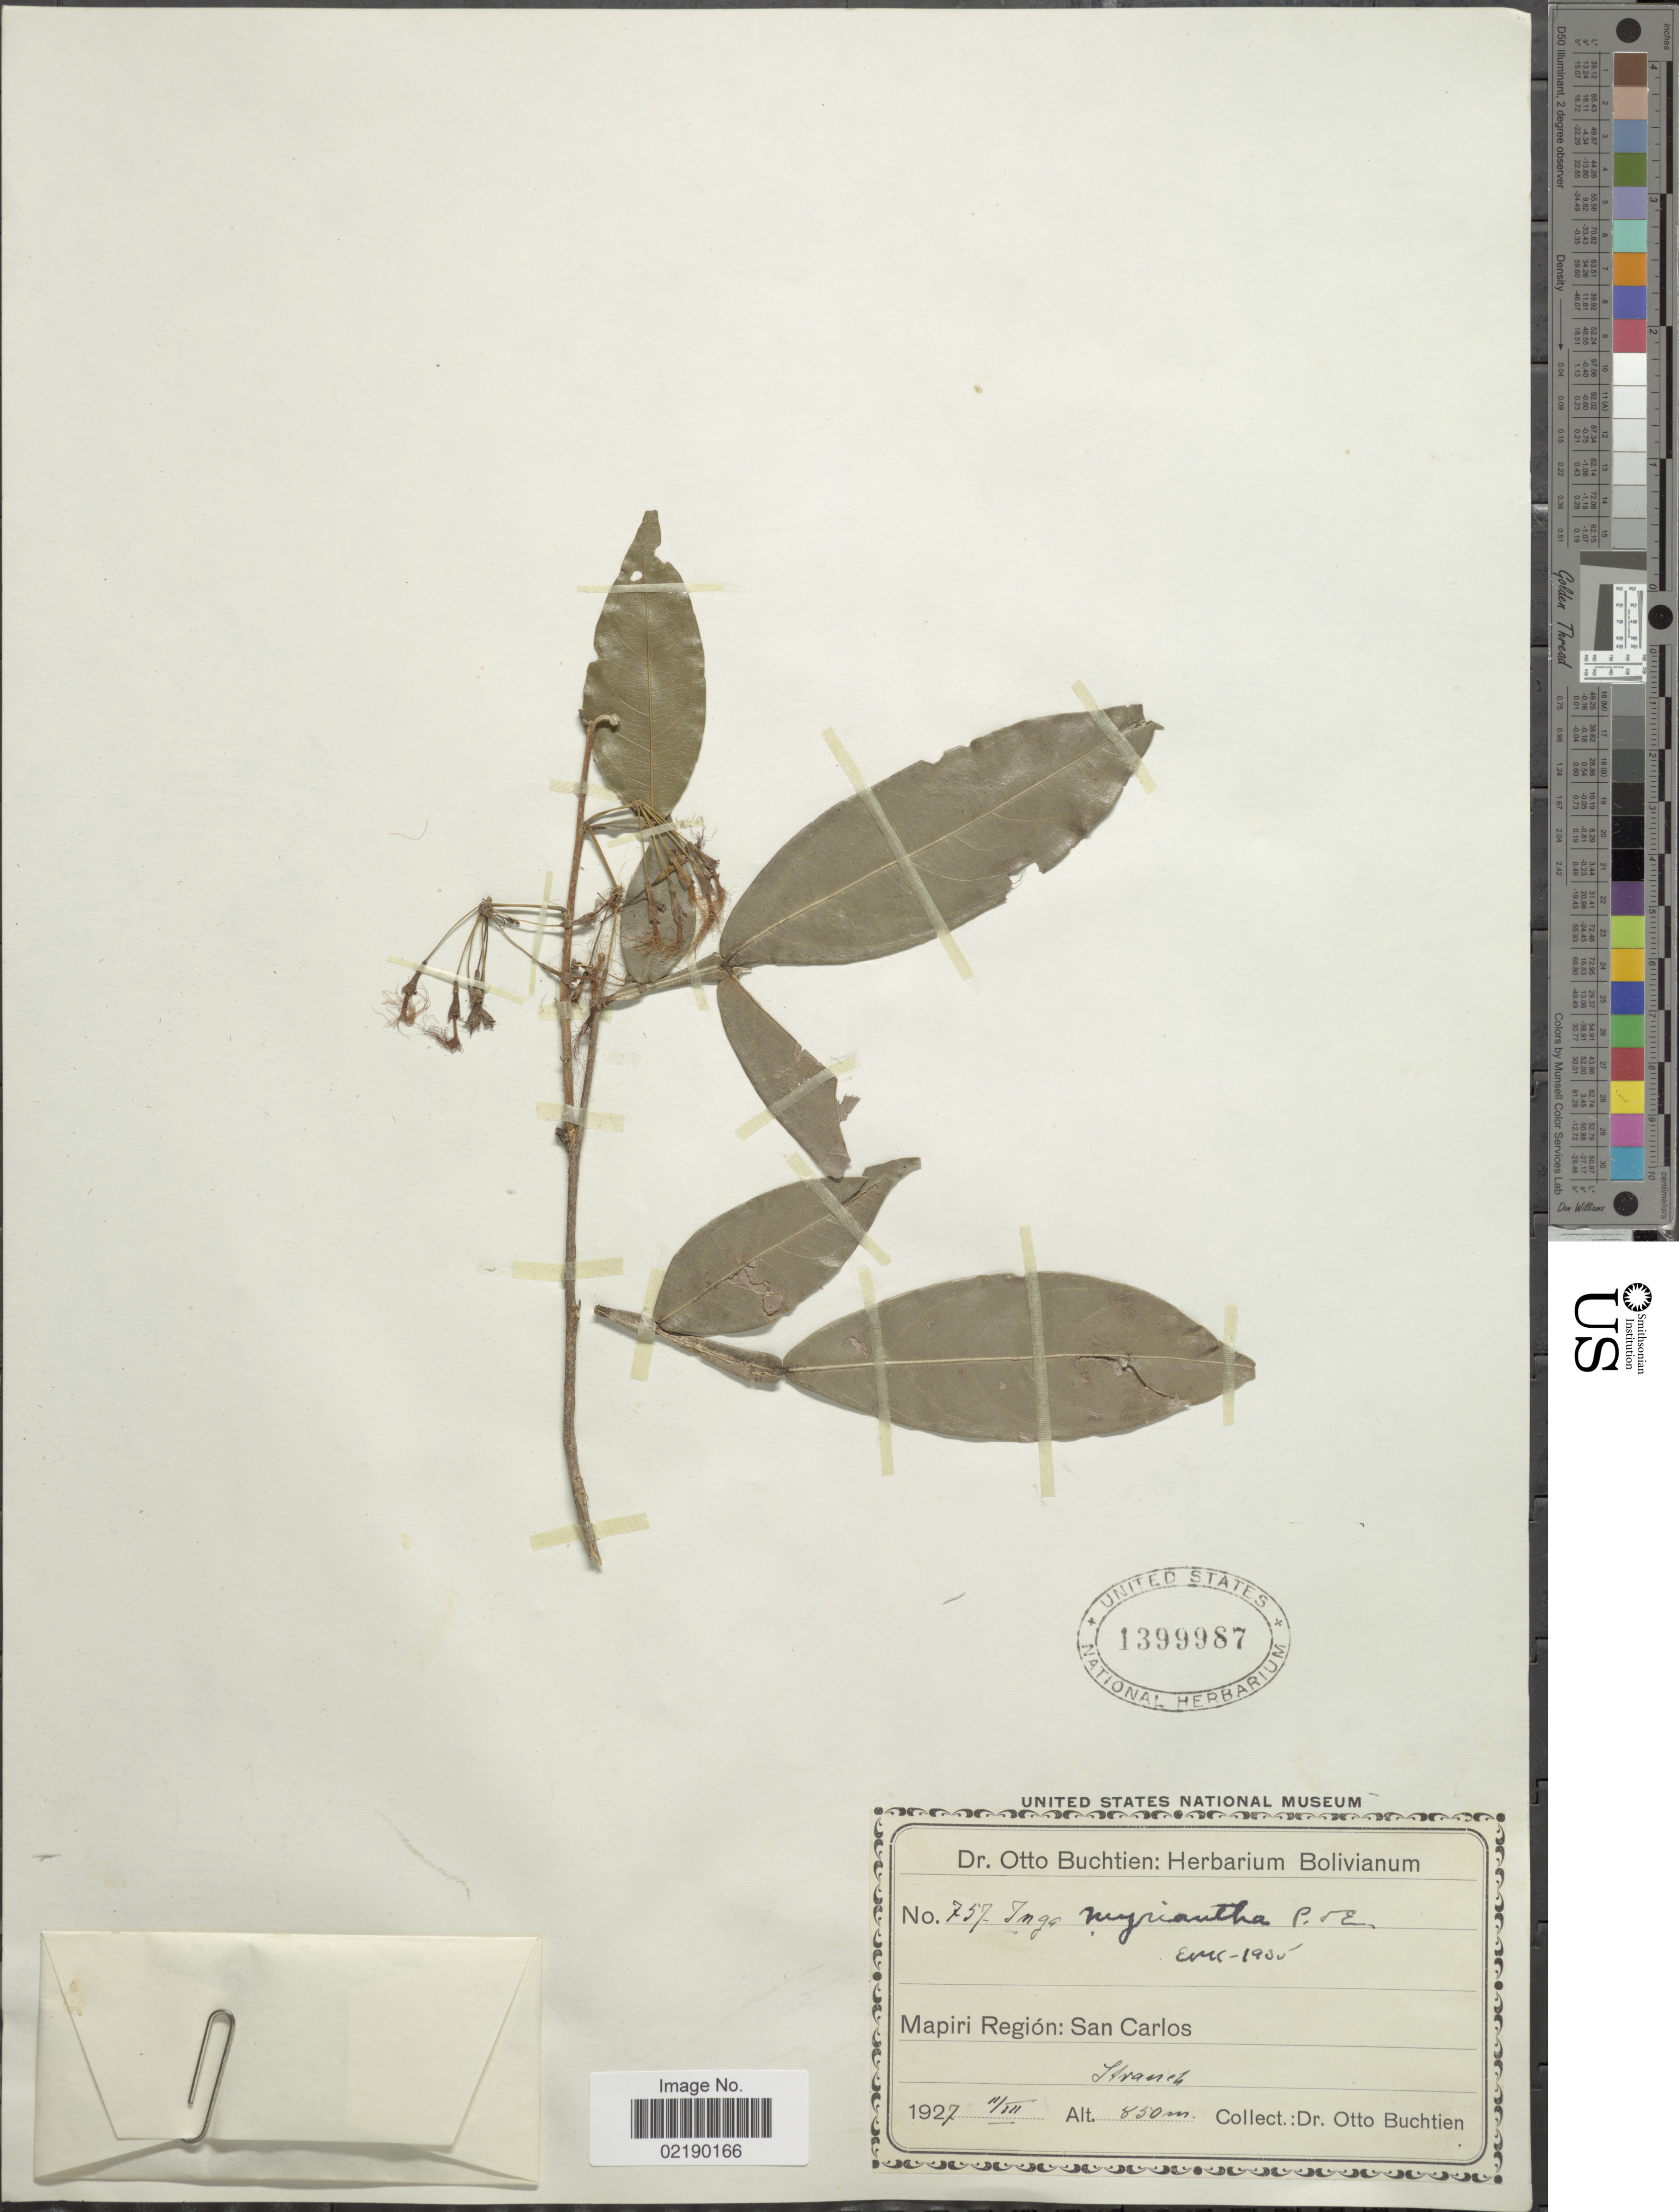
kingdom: Plantae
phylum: Tracheophyta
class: Magnoliopsida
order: Fabales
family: Fabaceae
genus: Inga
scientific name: Inga umbellifera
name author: (Vahl) Steud. ex DC.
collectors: O. Buchtien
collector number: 757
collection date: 1927-03-11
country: Bolivia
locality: Mapiri region: San Carlos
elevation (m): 850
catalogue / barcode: US 139987